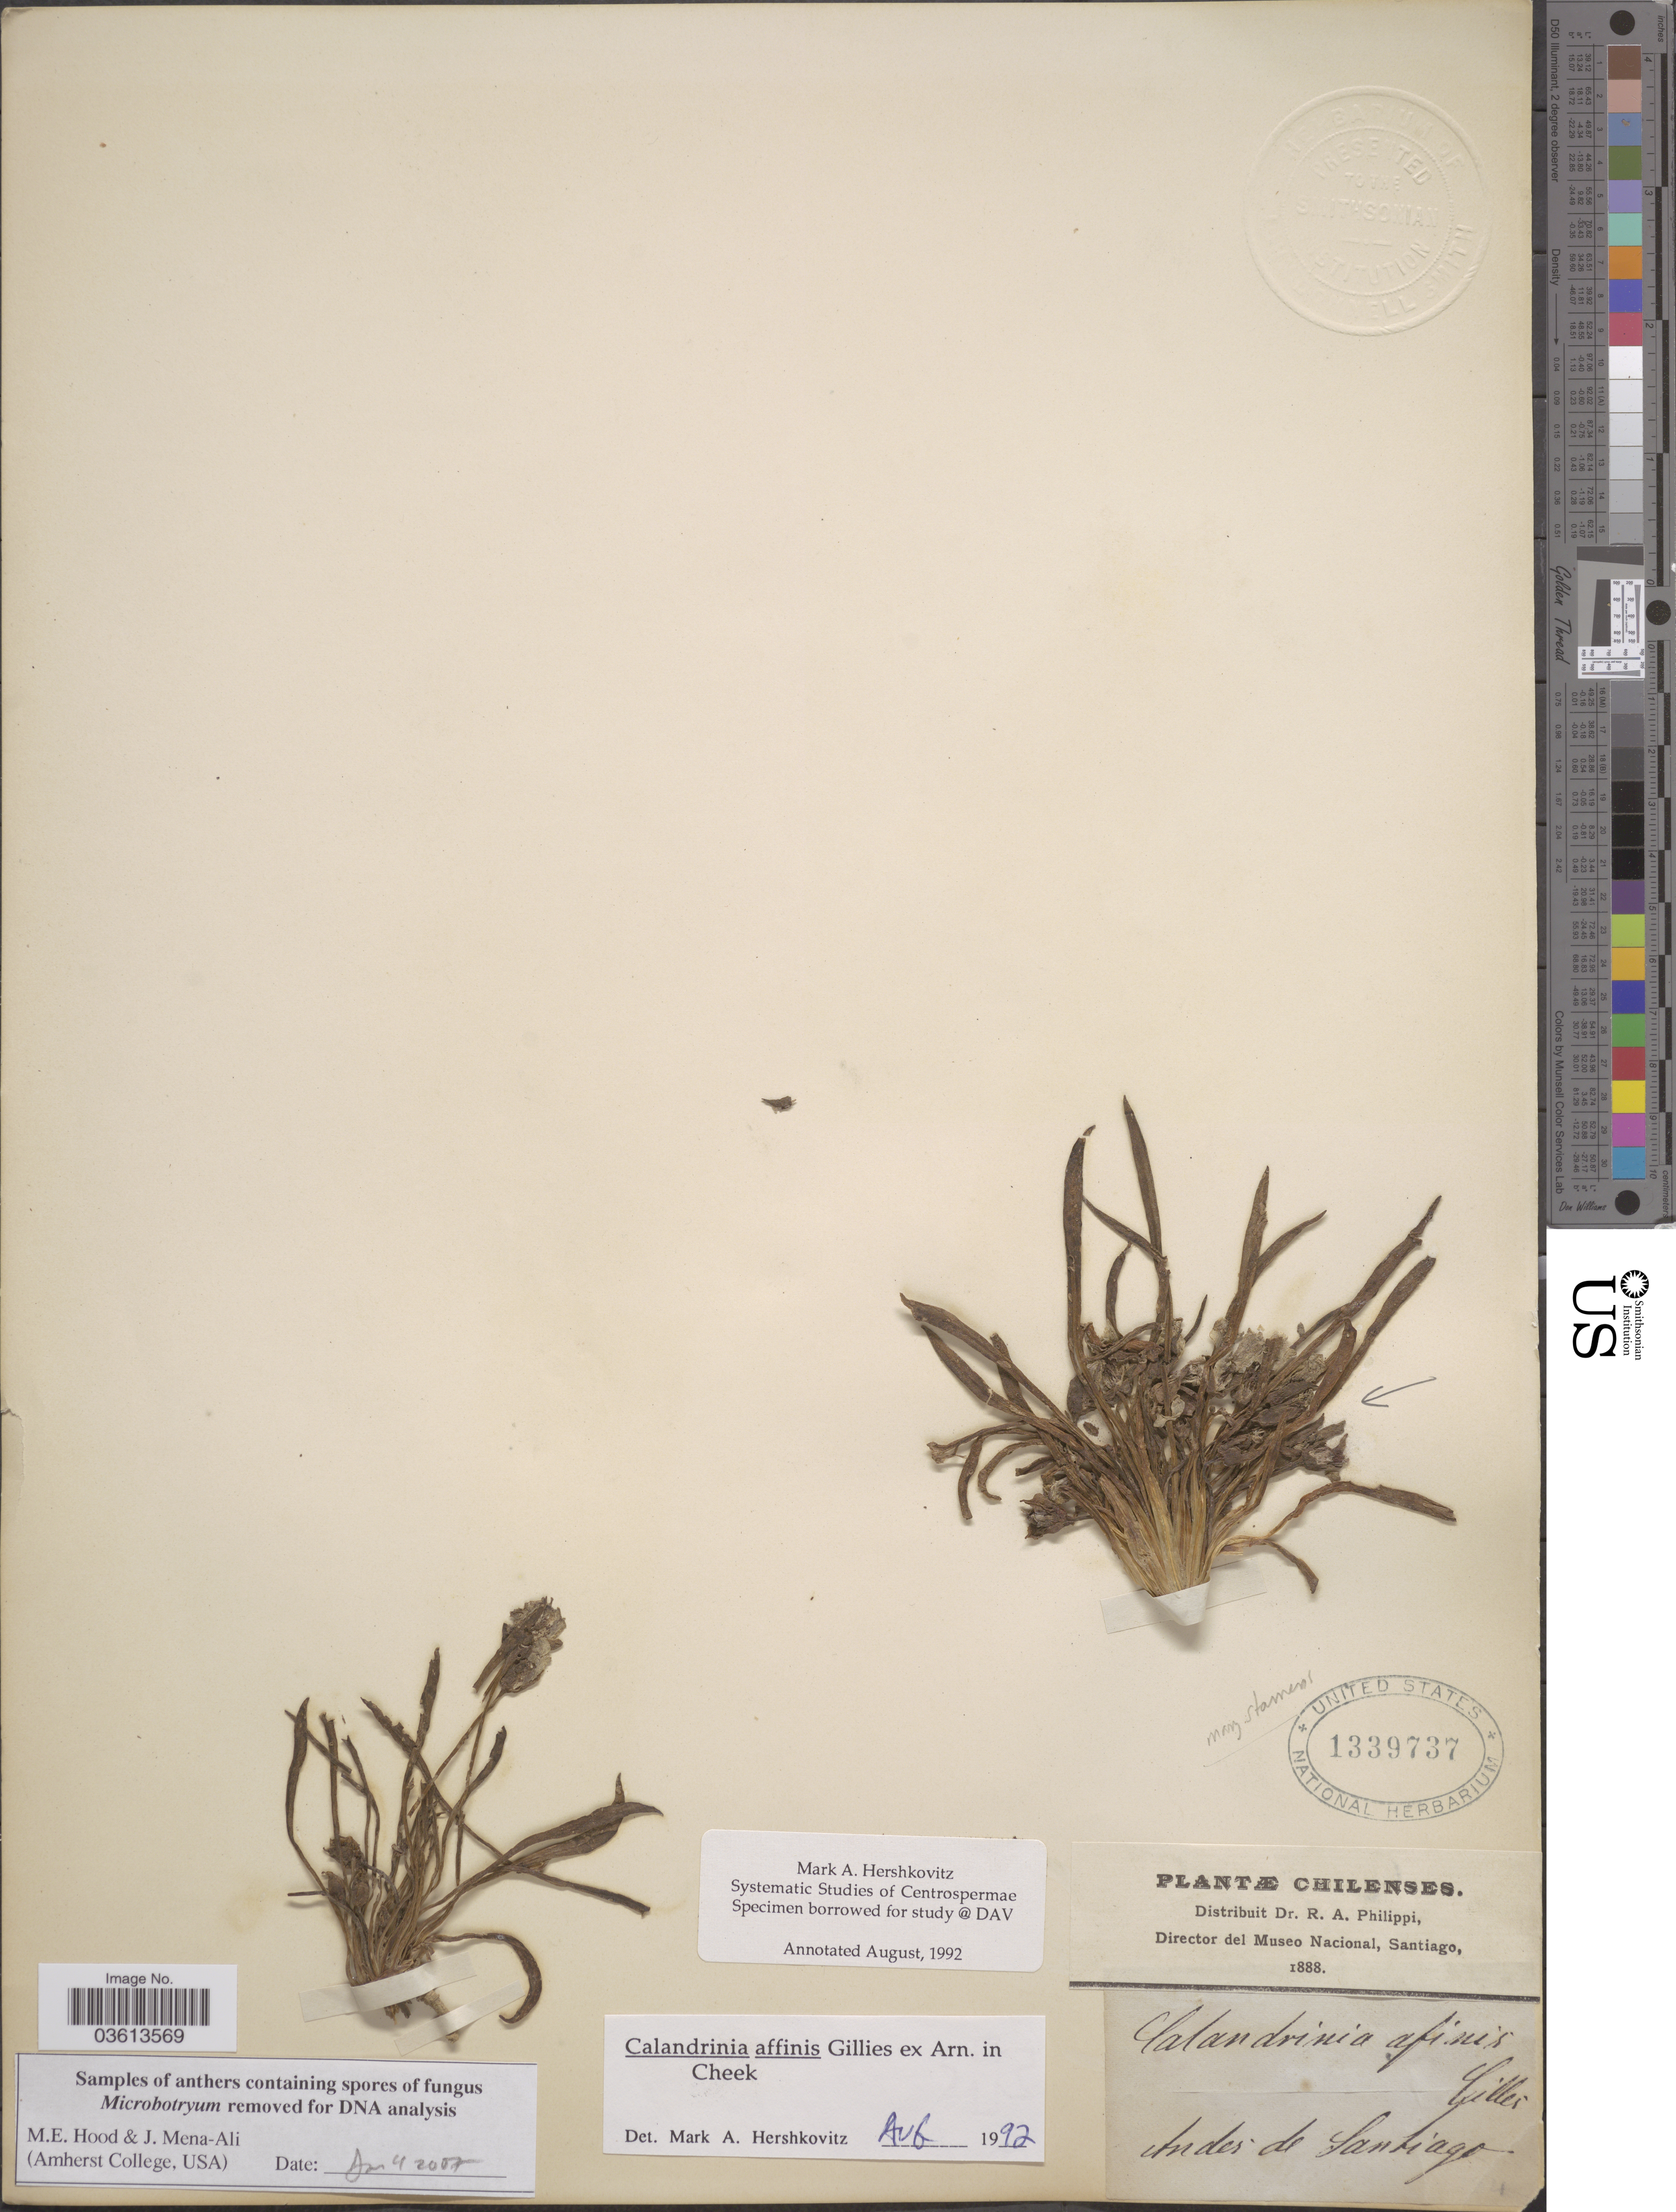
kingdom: Plantae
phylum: Tracheophyta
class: Magnoliopsida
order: Caryophyllales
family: Montiaceae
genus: Calandrinia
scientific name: Calandrinia affinis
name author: Gillies ex Arn.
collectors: ex. herb. R.A. Philippi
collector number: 4*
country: Chile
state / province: Región Metropolitana (RM)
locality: Andes de Santiago.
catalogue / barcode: US 1339737